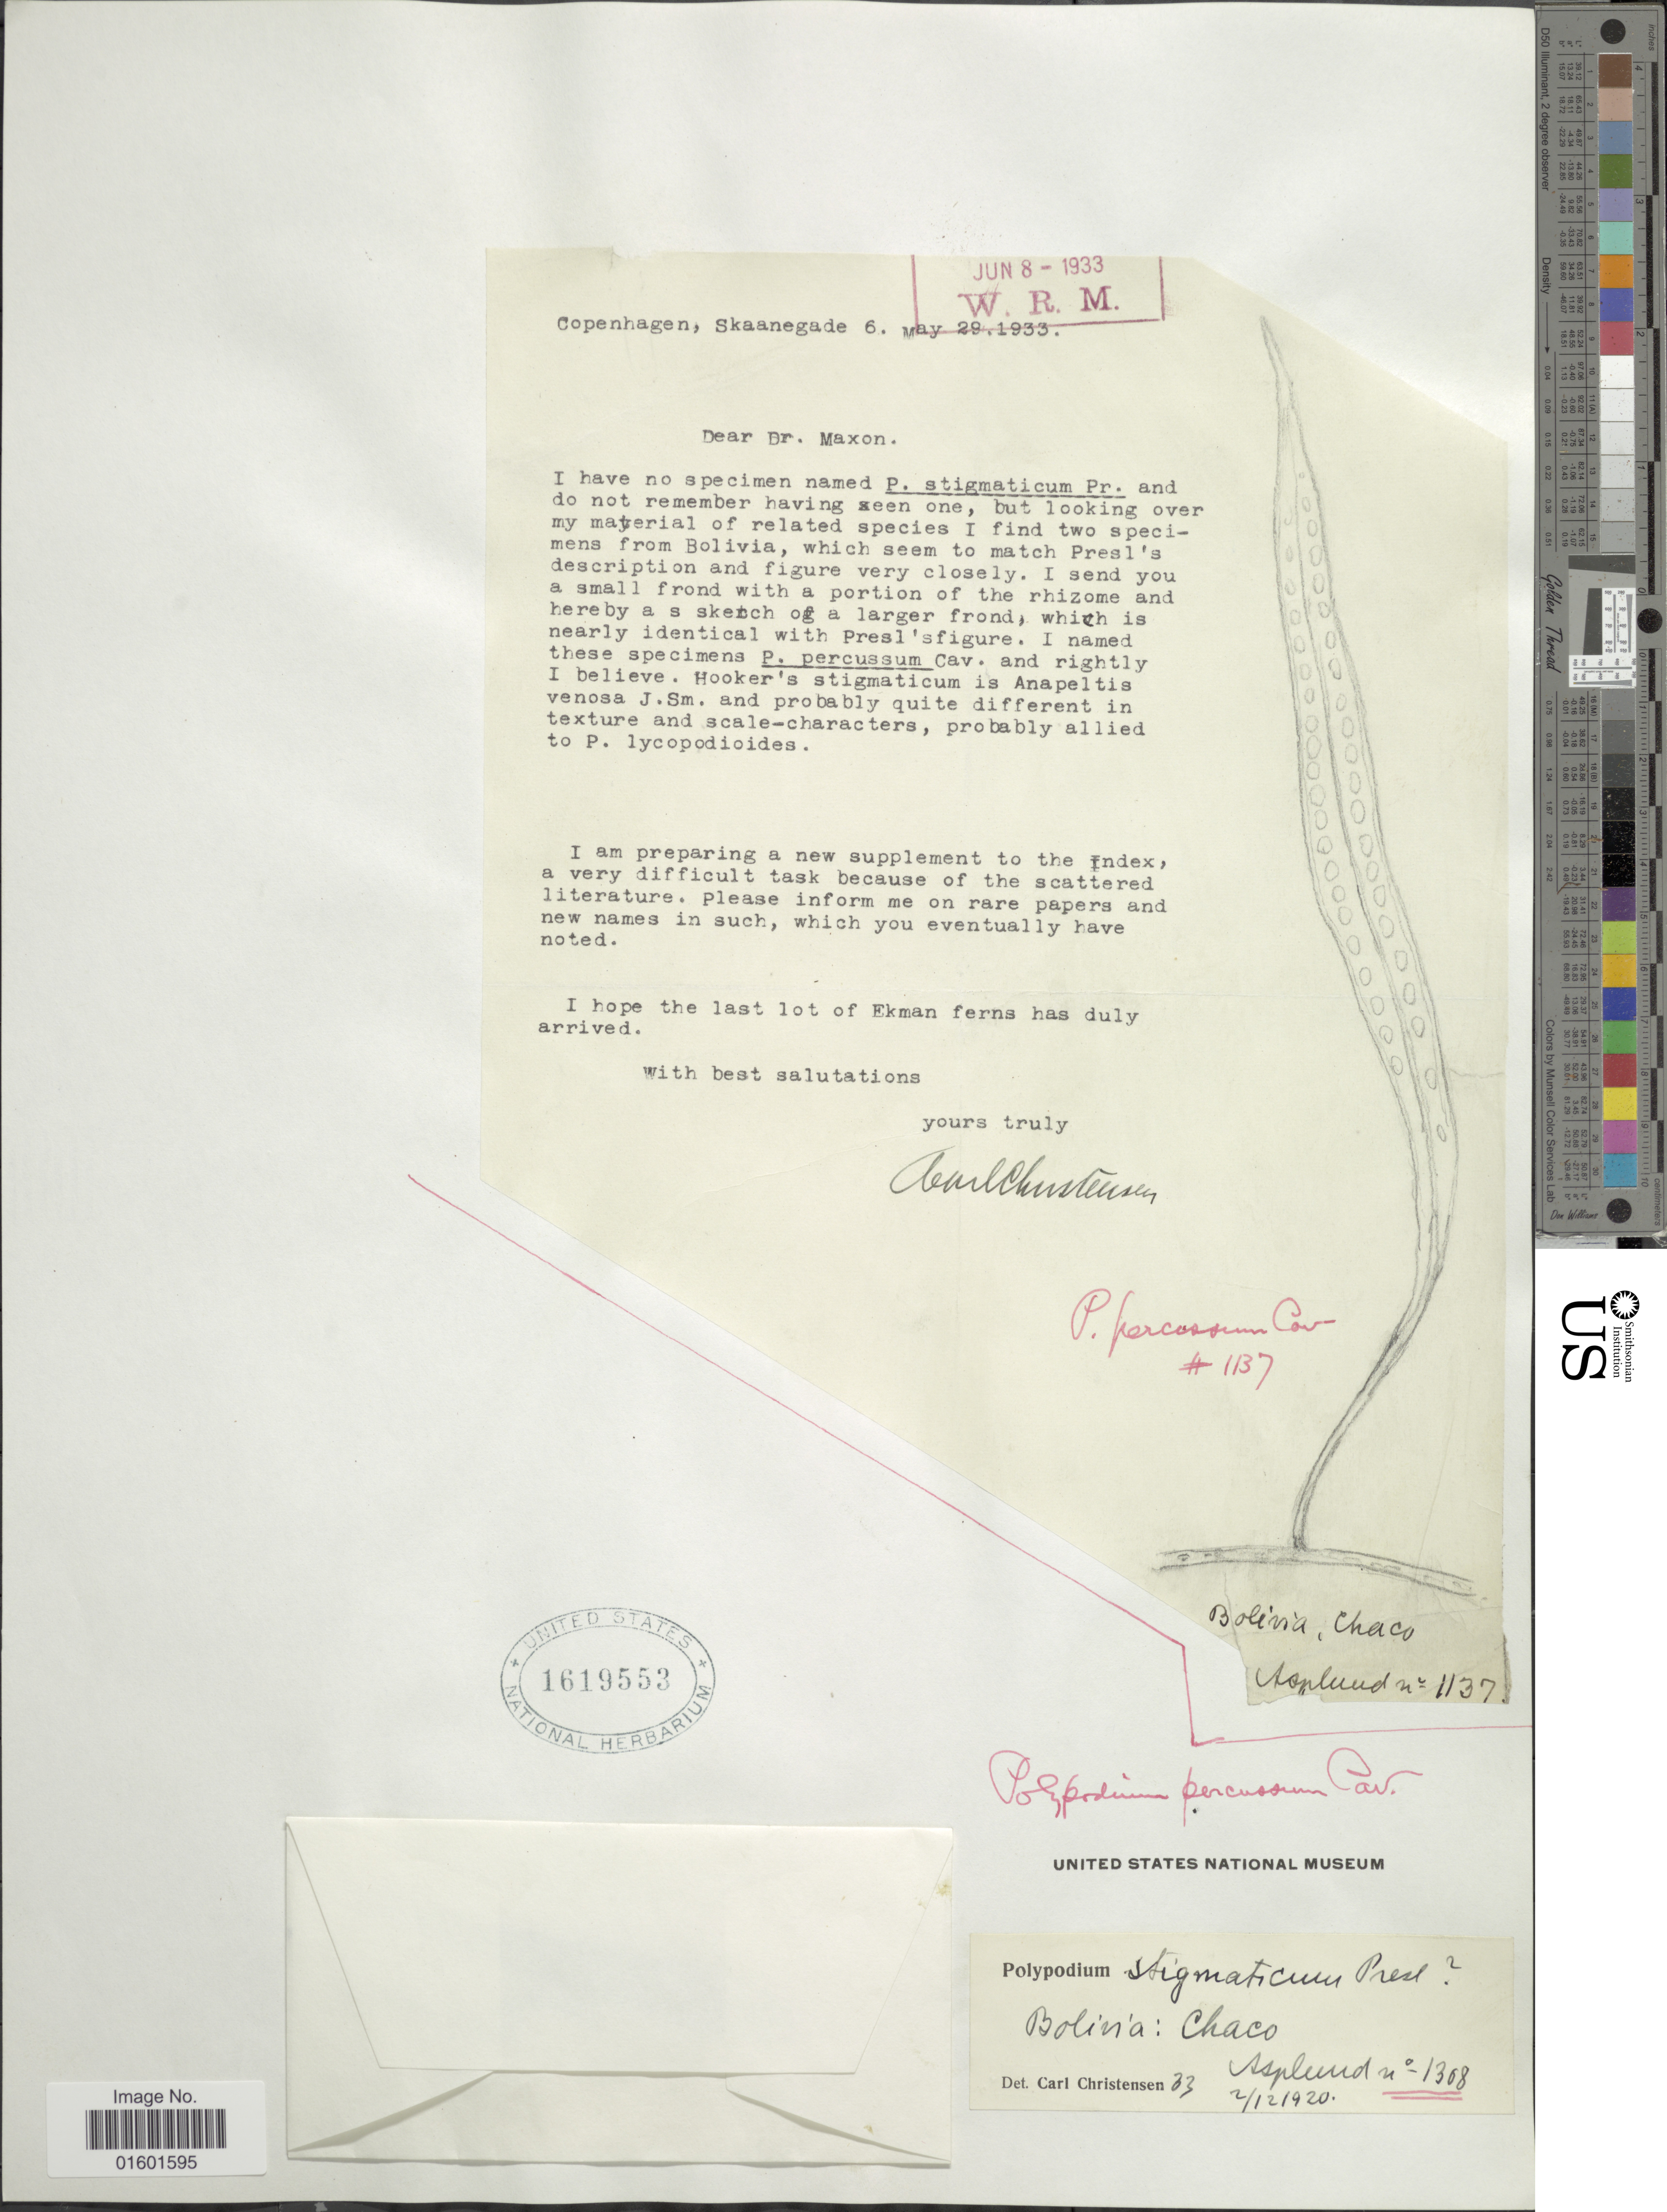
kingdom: Plantae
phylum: Tracheophyta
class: Polypodiopsida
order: Polypodiales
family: Polypodiaceae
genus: Microgramma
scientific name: Microgramma percussa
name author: (Cav.) de la Sota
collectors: E. Asplund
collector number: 1308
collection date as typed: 2/12 1920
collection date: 1920-12-02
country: Bolivia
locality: Chaco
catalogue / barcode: US 1619553